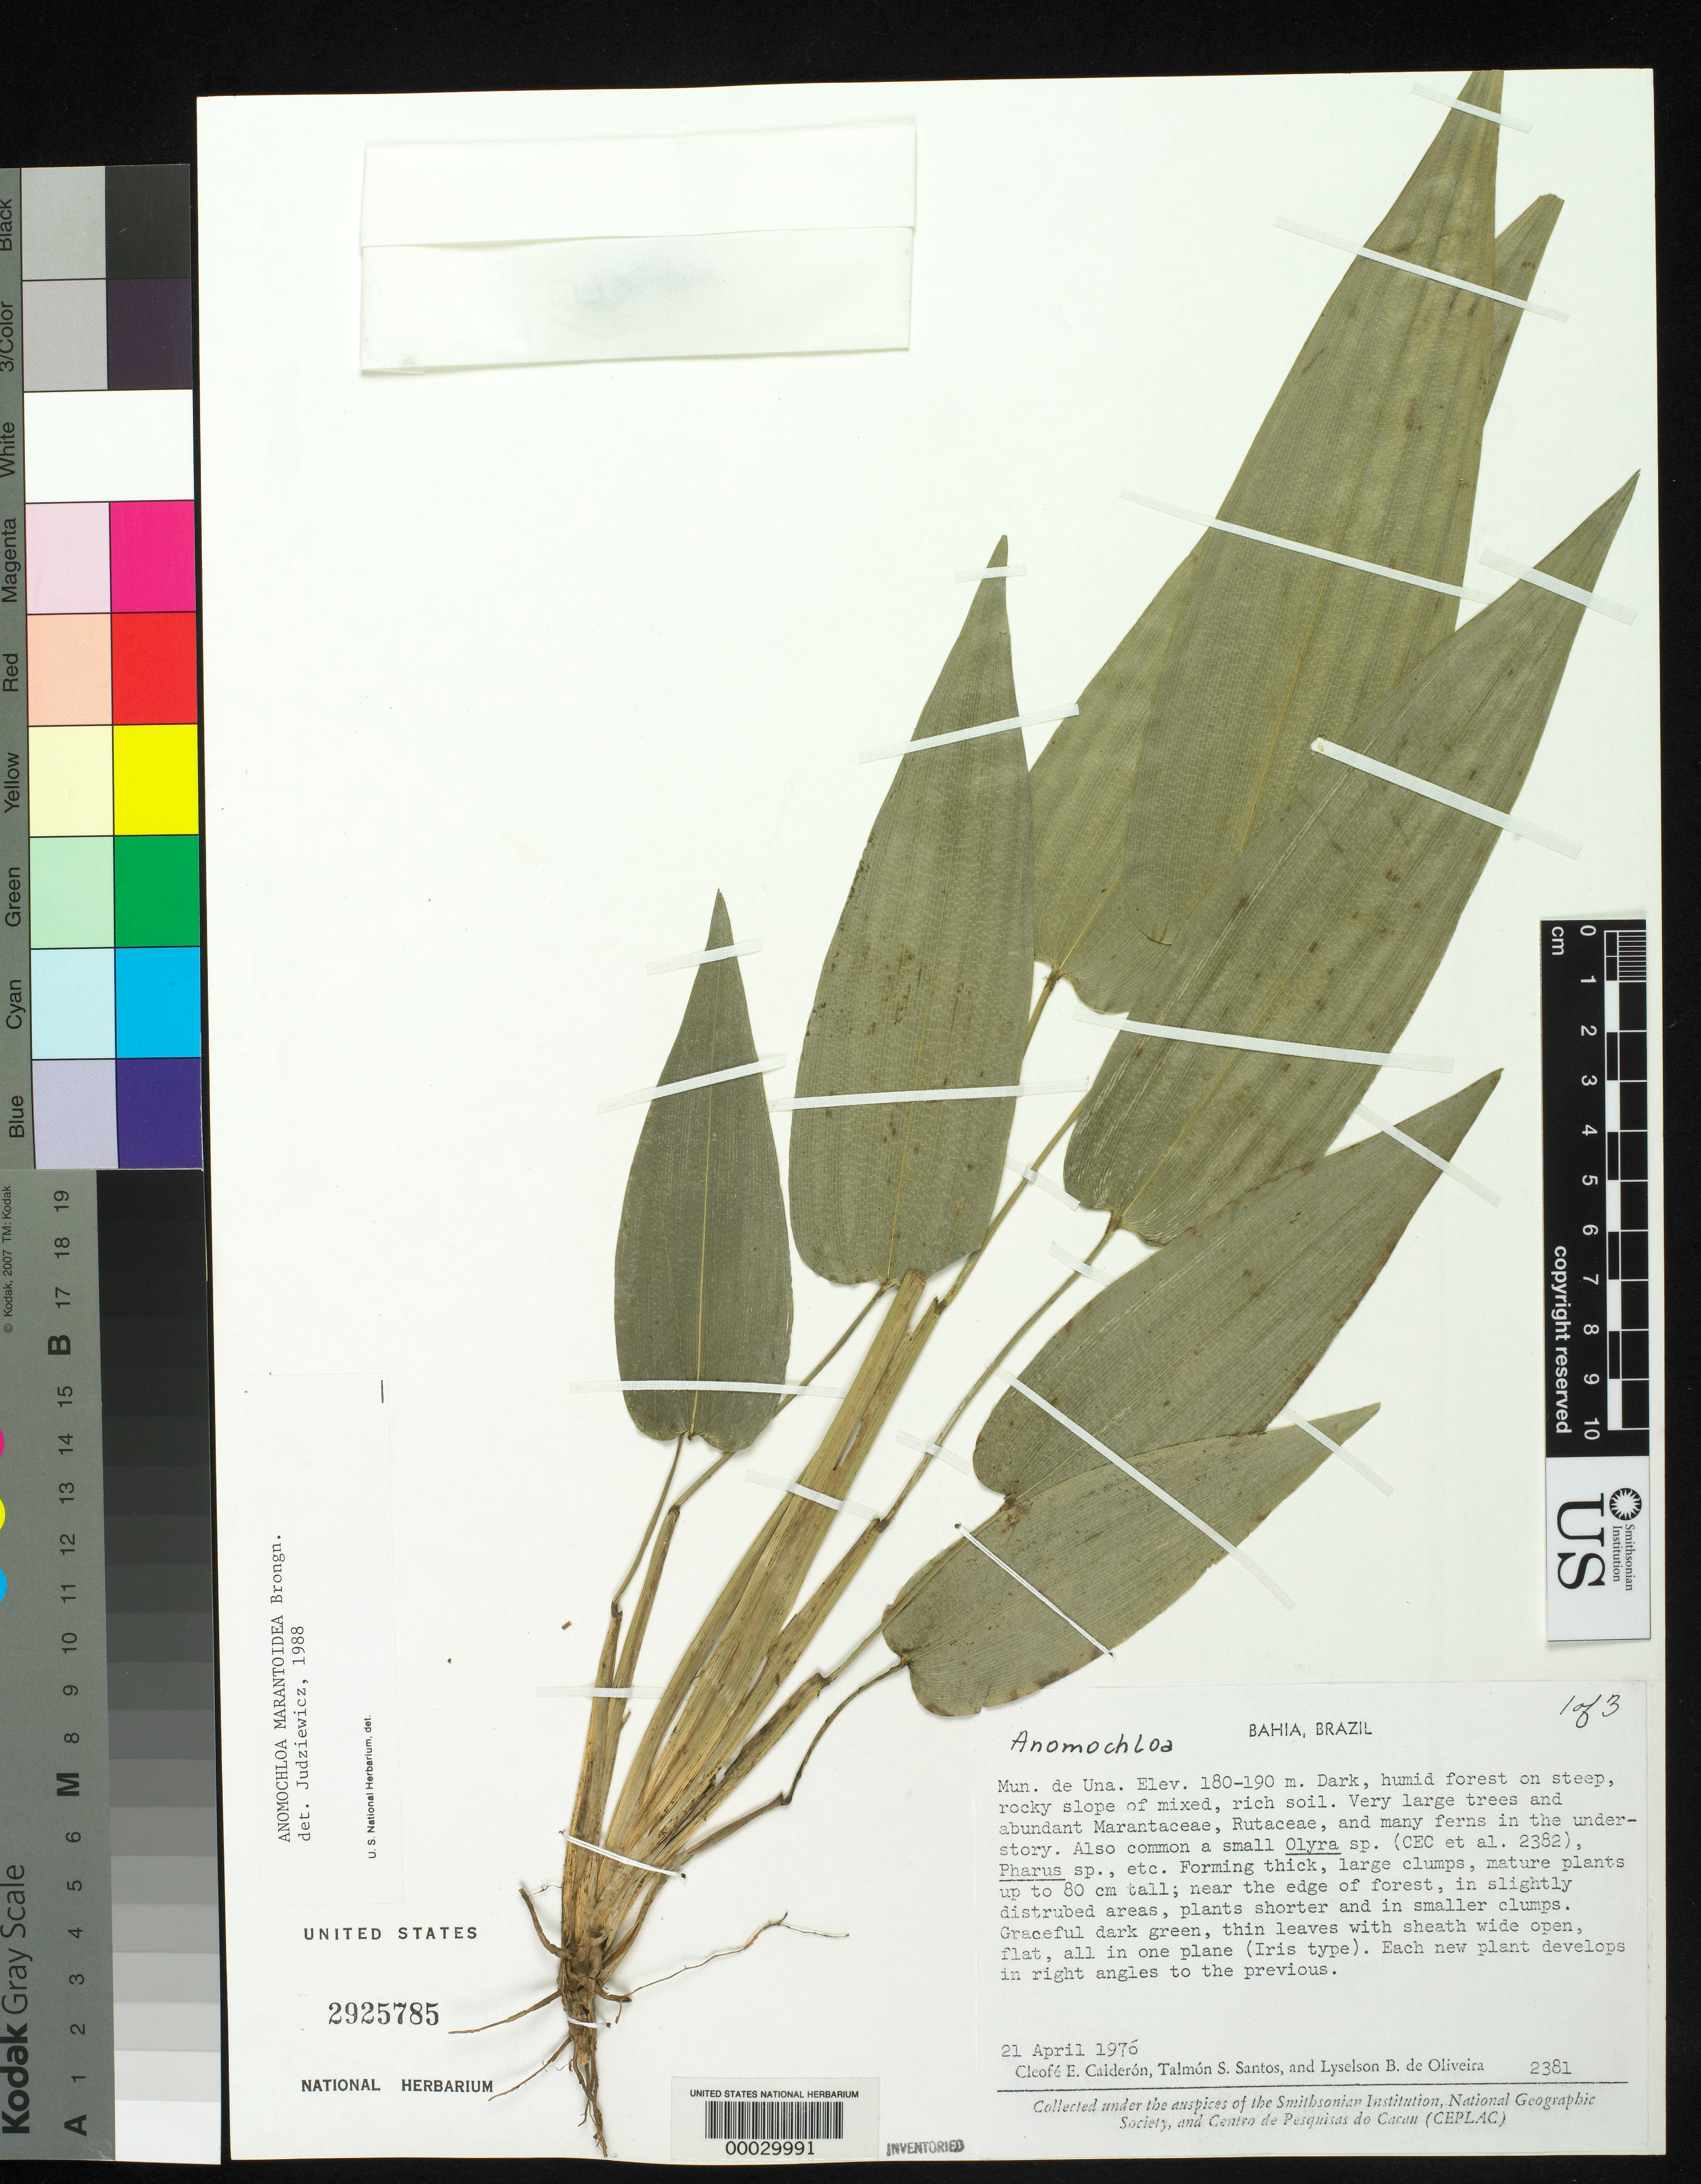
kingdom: Plantae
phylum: Tracheophyta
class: Liliopsida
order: Poales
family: Poaceae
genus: Anomochloa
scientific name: Anomochloa marantoidea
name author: Brongn.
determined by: Judziewicz, E. J.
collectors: C. E. Calderón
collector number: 2381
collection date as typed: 21 Apr 1976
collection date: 1976-04-21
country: Brazil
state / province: Bahia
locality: Una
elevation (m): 180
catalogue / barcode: US 2925785